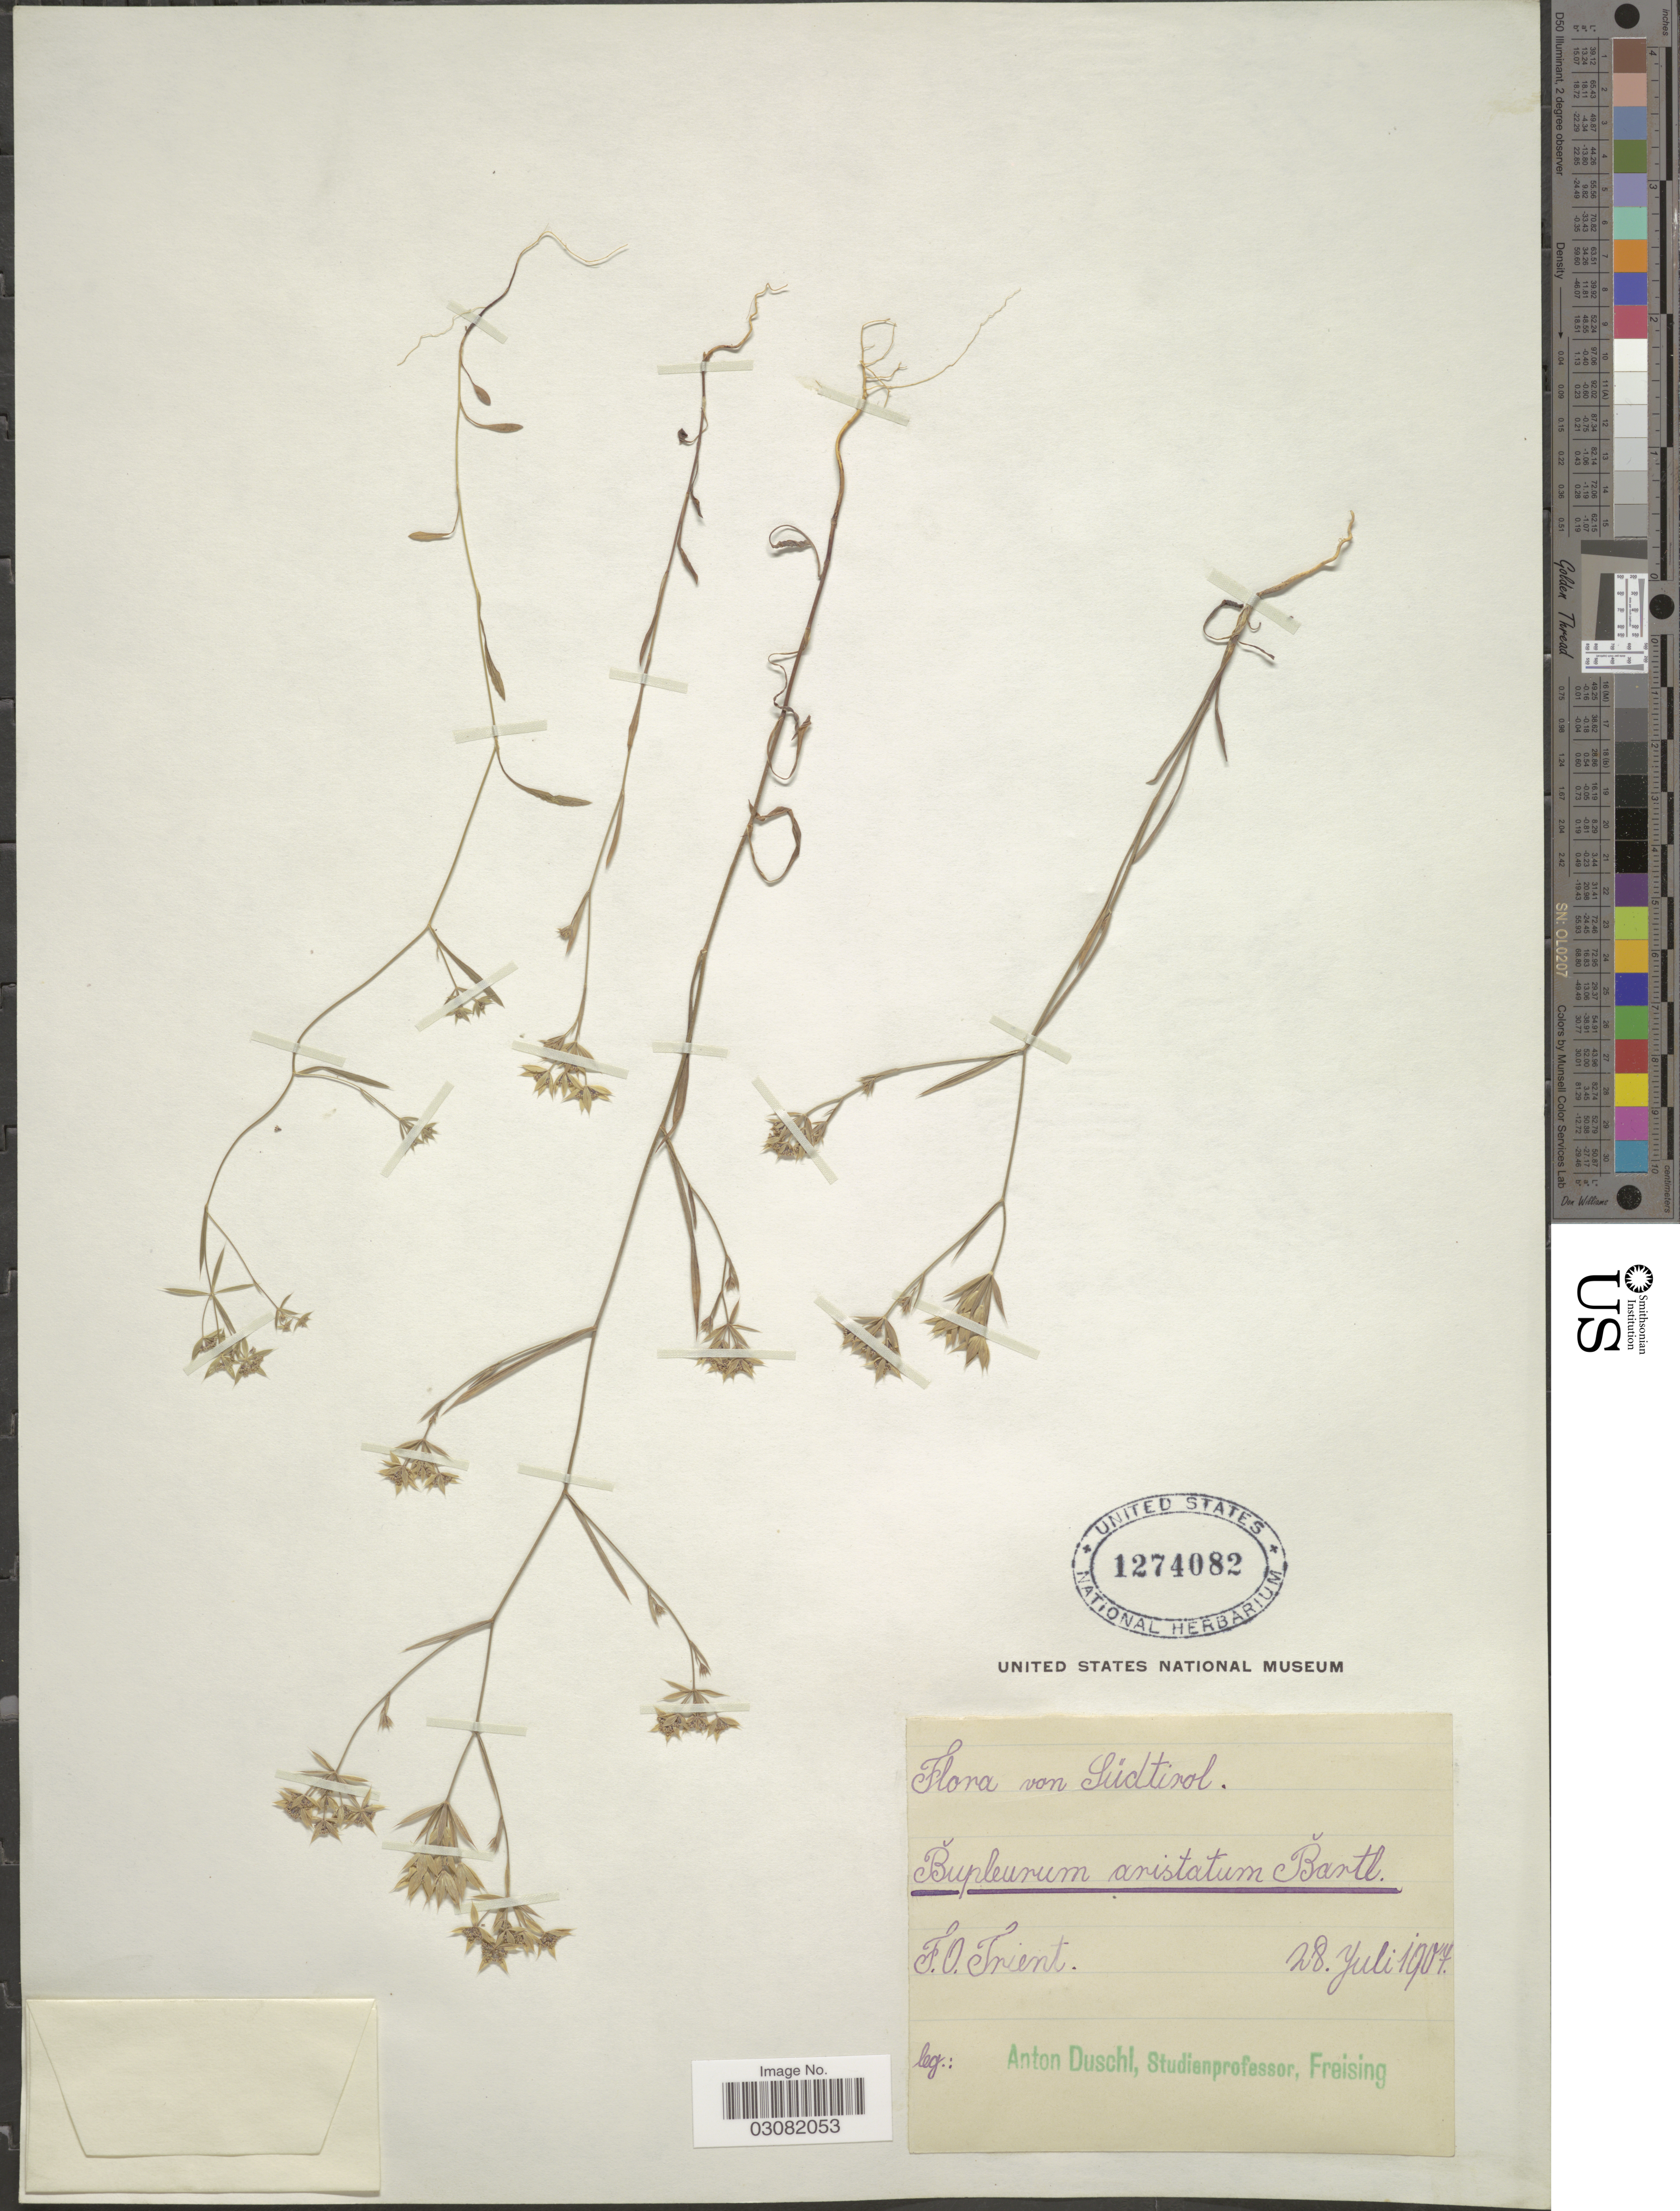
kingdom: Plantae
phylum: Tracheophyta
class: Magnoliopsida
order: Apiales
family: Apiaceae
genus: Bupleurum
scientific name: Bupleurum veronense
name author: Turra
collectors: A. Duschl.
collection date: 1907-07-28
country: Austria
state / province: Tirol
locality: Südtirol, F.O. Trient.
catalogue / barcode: US 1274082